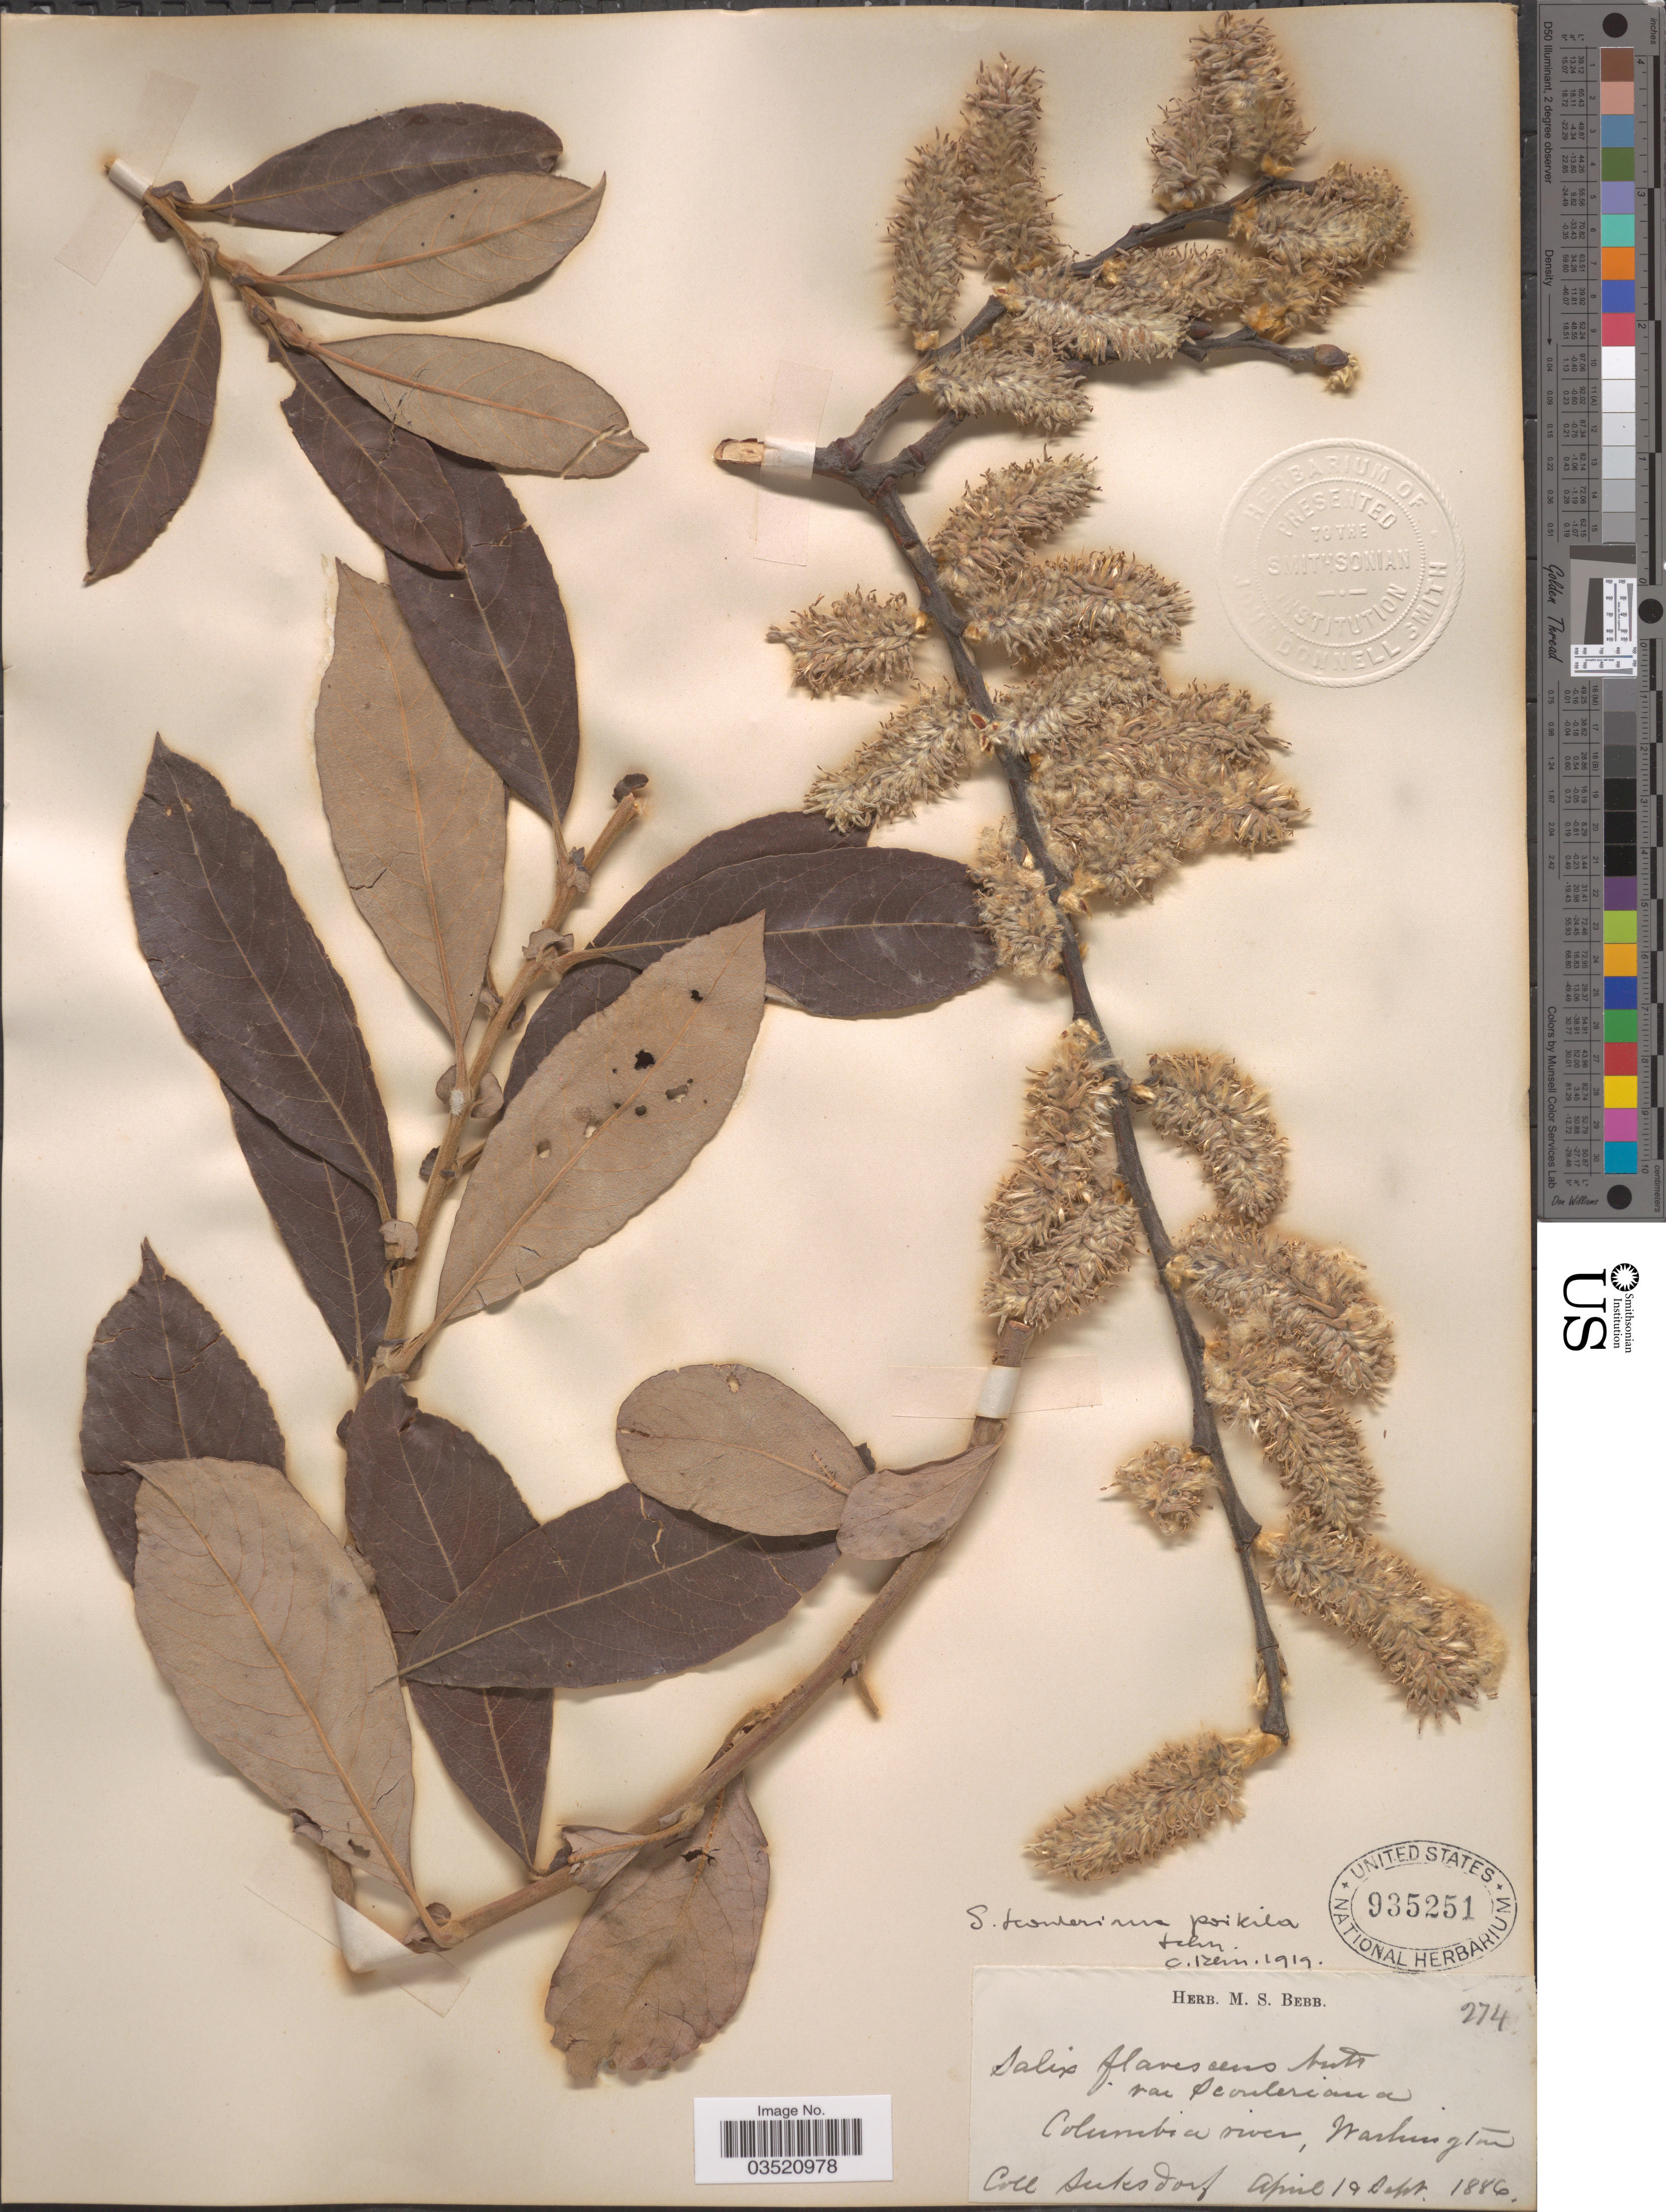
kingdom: Plantae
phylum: Tracheophyta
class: Magnoliopsida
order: Malpighiales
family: Salicaceae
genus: Salix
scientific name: Salix scouleriana var. poikila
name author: C.K. Schneid.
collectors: -- Suksdorf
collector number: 274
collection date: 1886-04-01/1886-09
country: United States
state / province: Washington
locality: Columbia river.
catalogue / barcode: US 935251